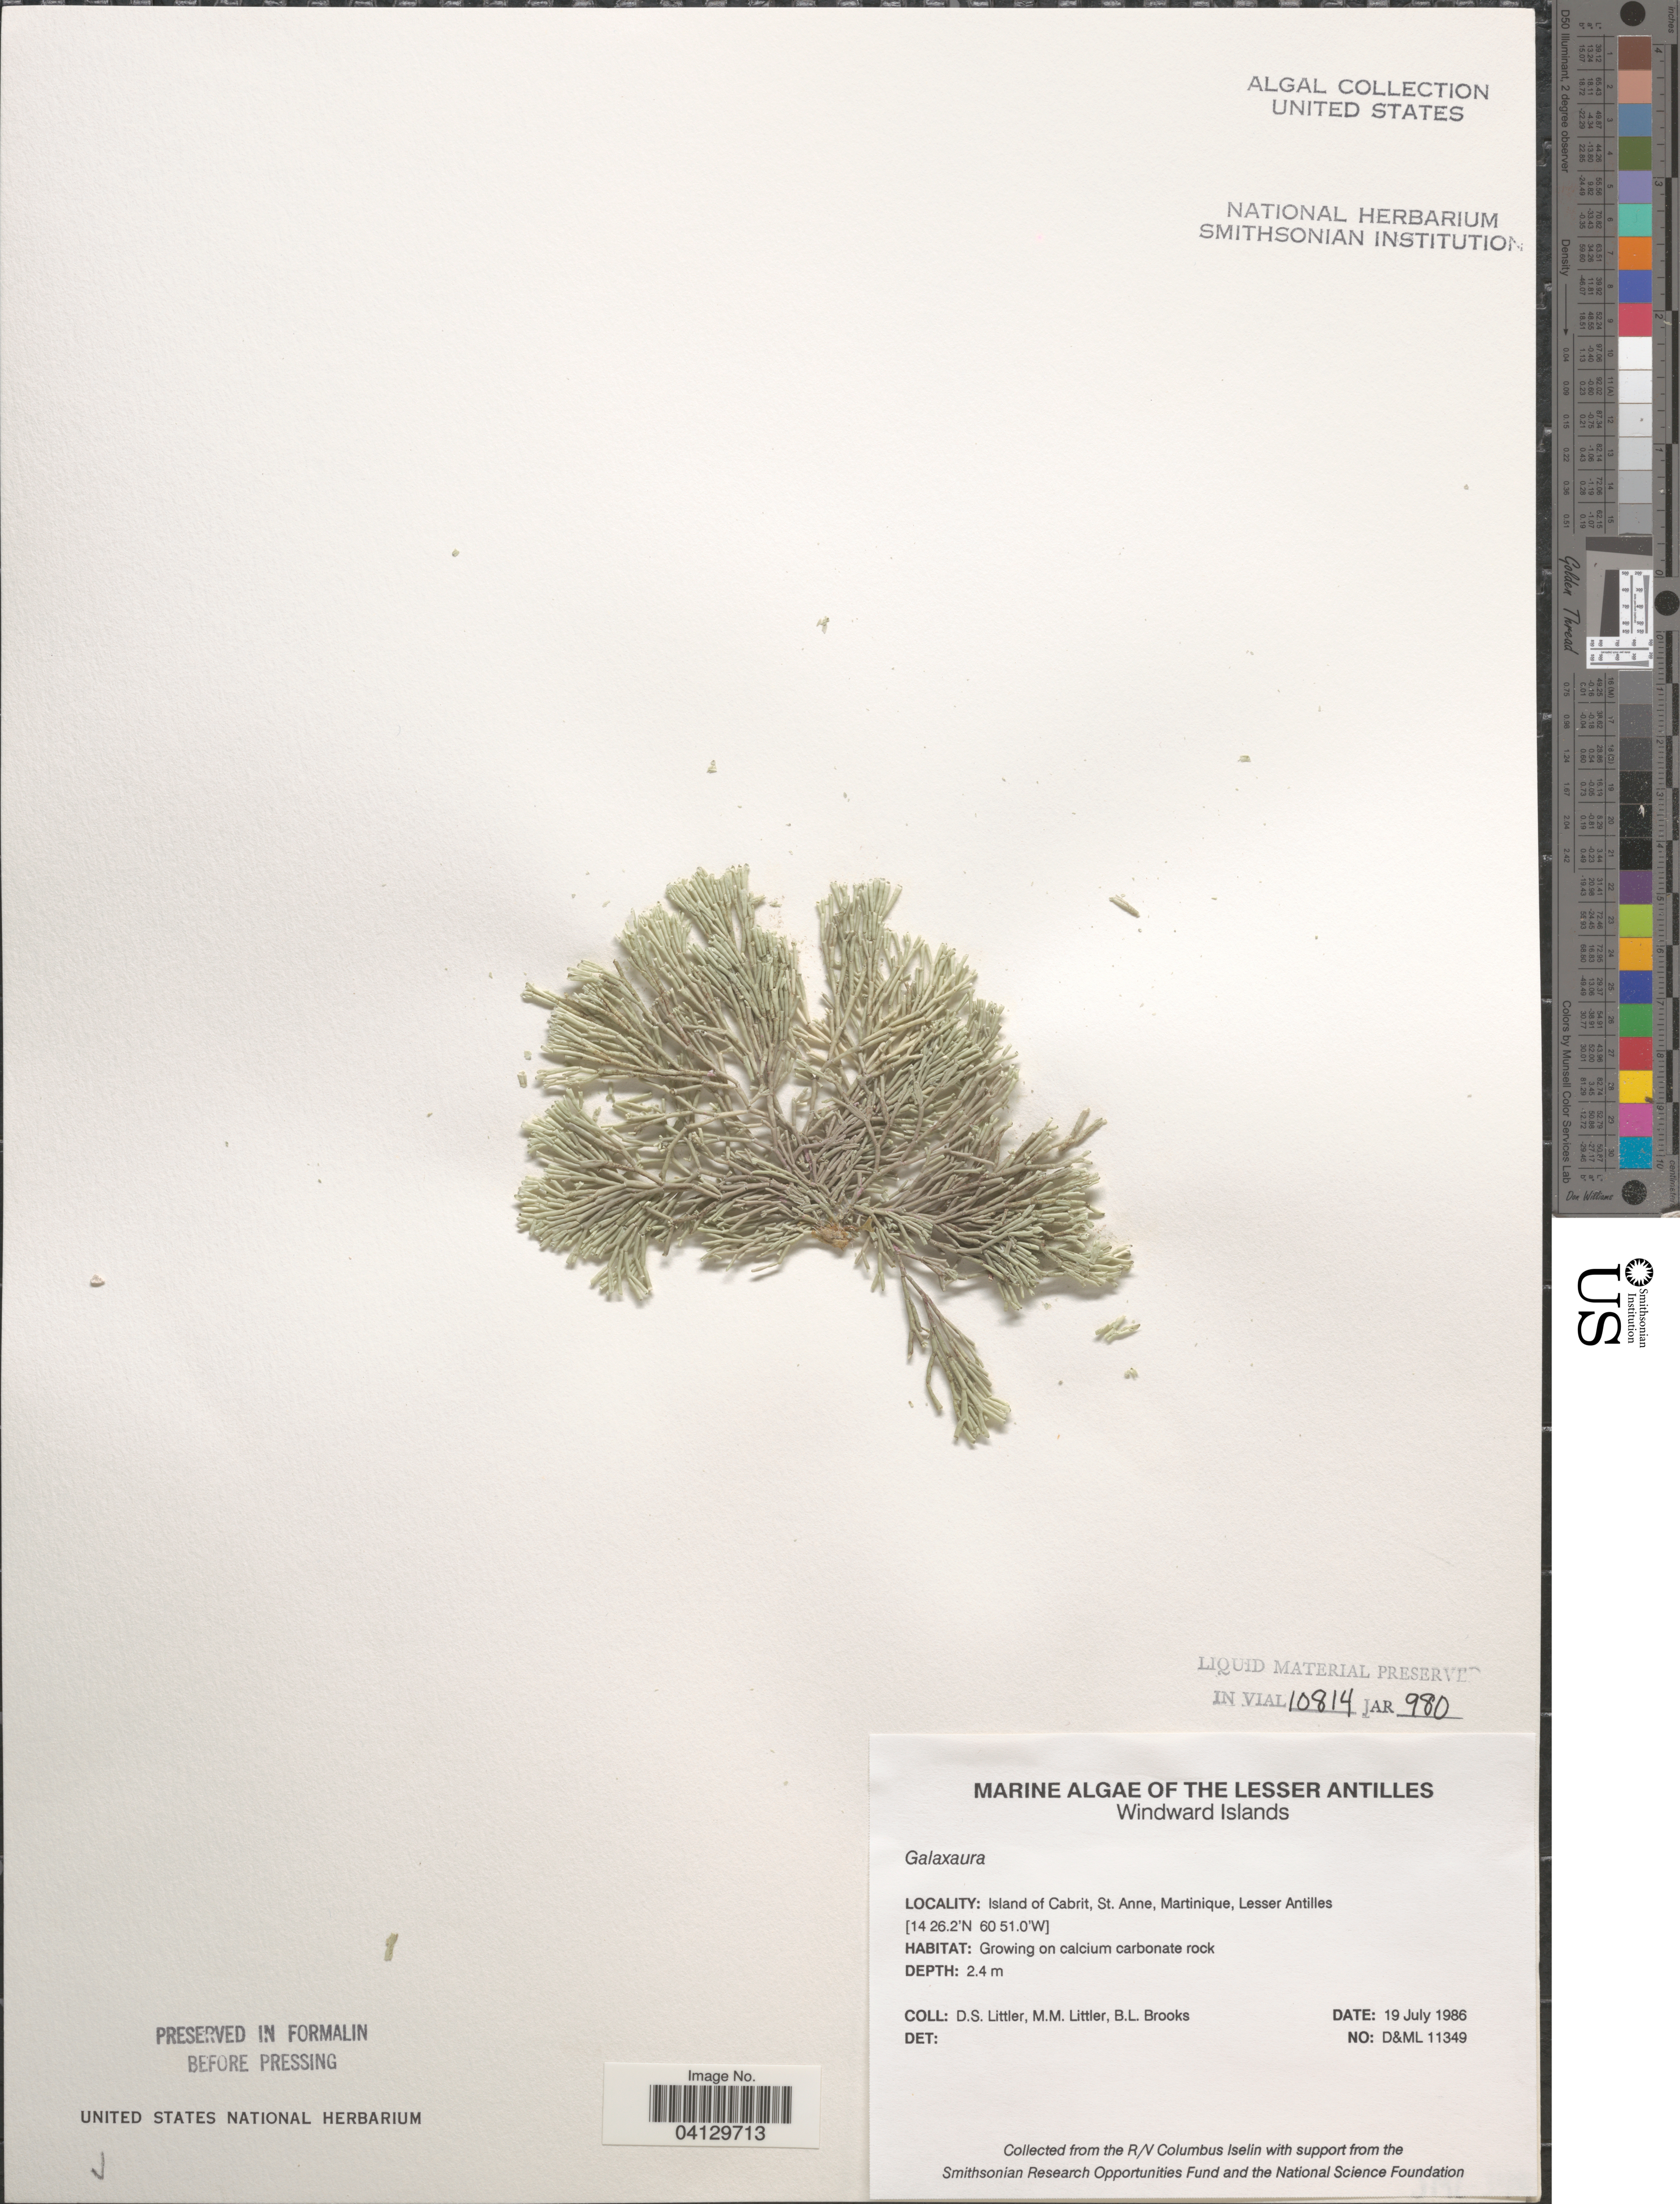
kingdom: Plantae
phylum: Rhodophyta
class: Florideophyceae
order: Nemaliales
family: Galaxauraceae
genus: Galaxaura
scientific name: Galaxaura sp.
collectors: D. S. Littler & B. Brooks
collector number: D&ML11349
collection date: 1986-07-19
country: Martinique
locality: The Lesser Antilles. Windward Islands. Island of Cabrit, St. Anne.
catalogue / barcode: US 328754